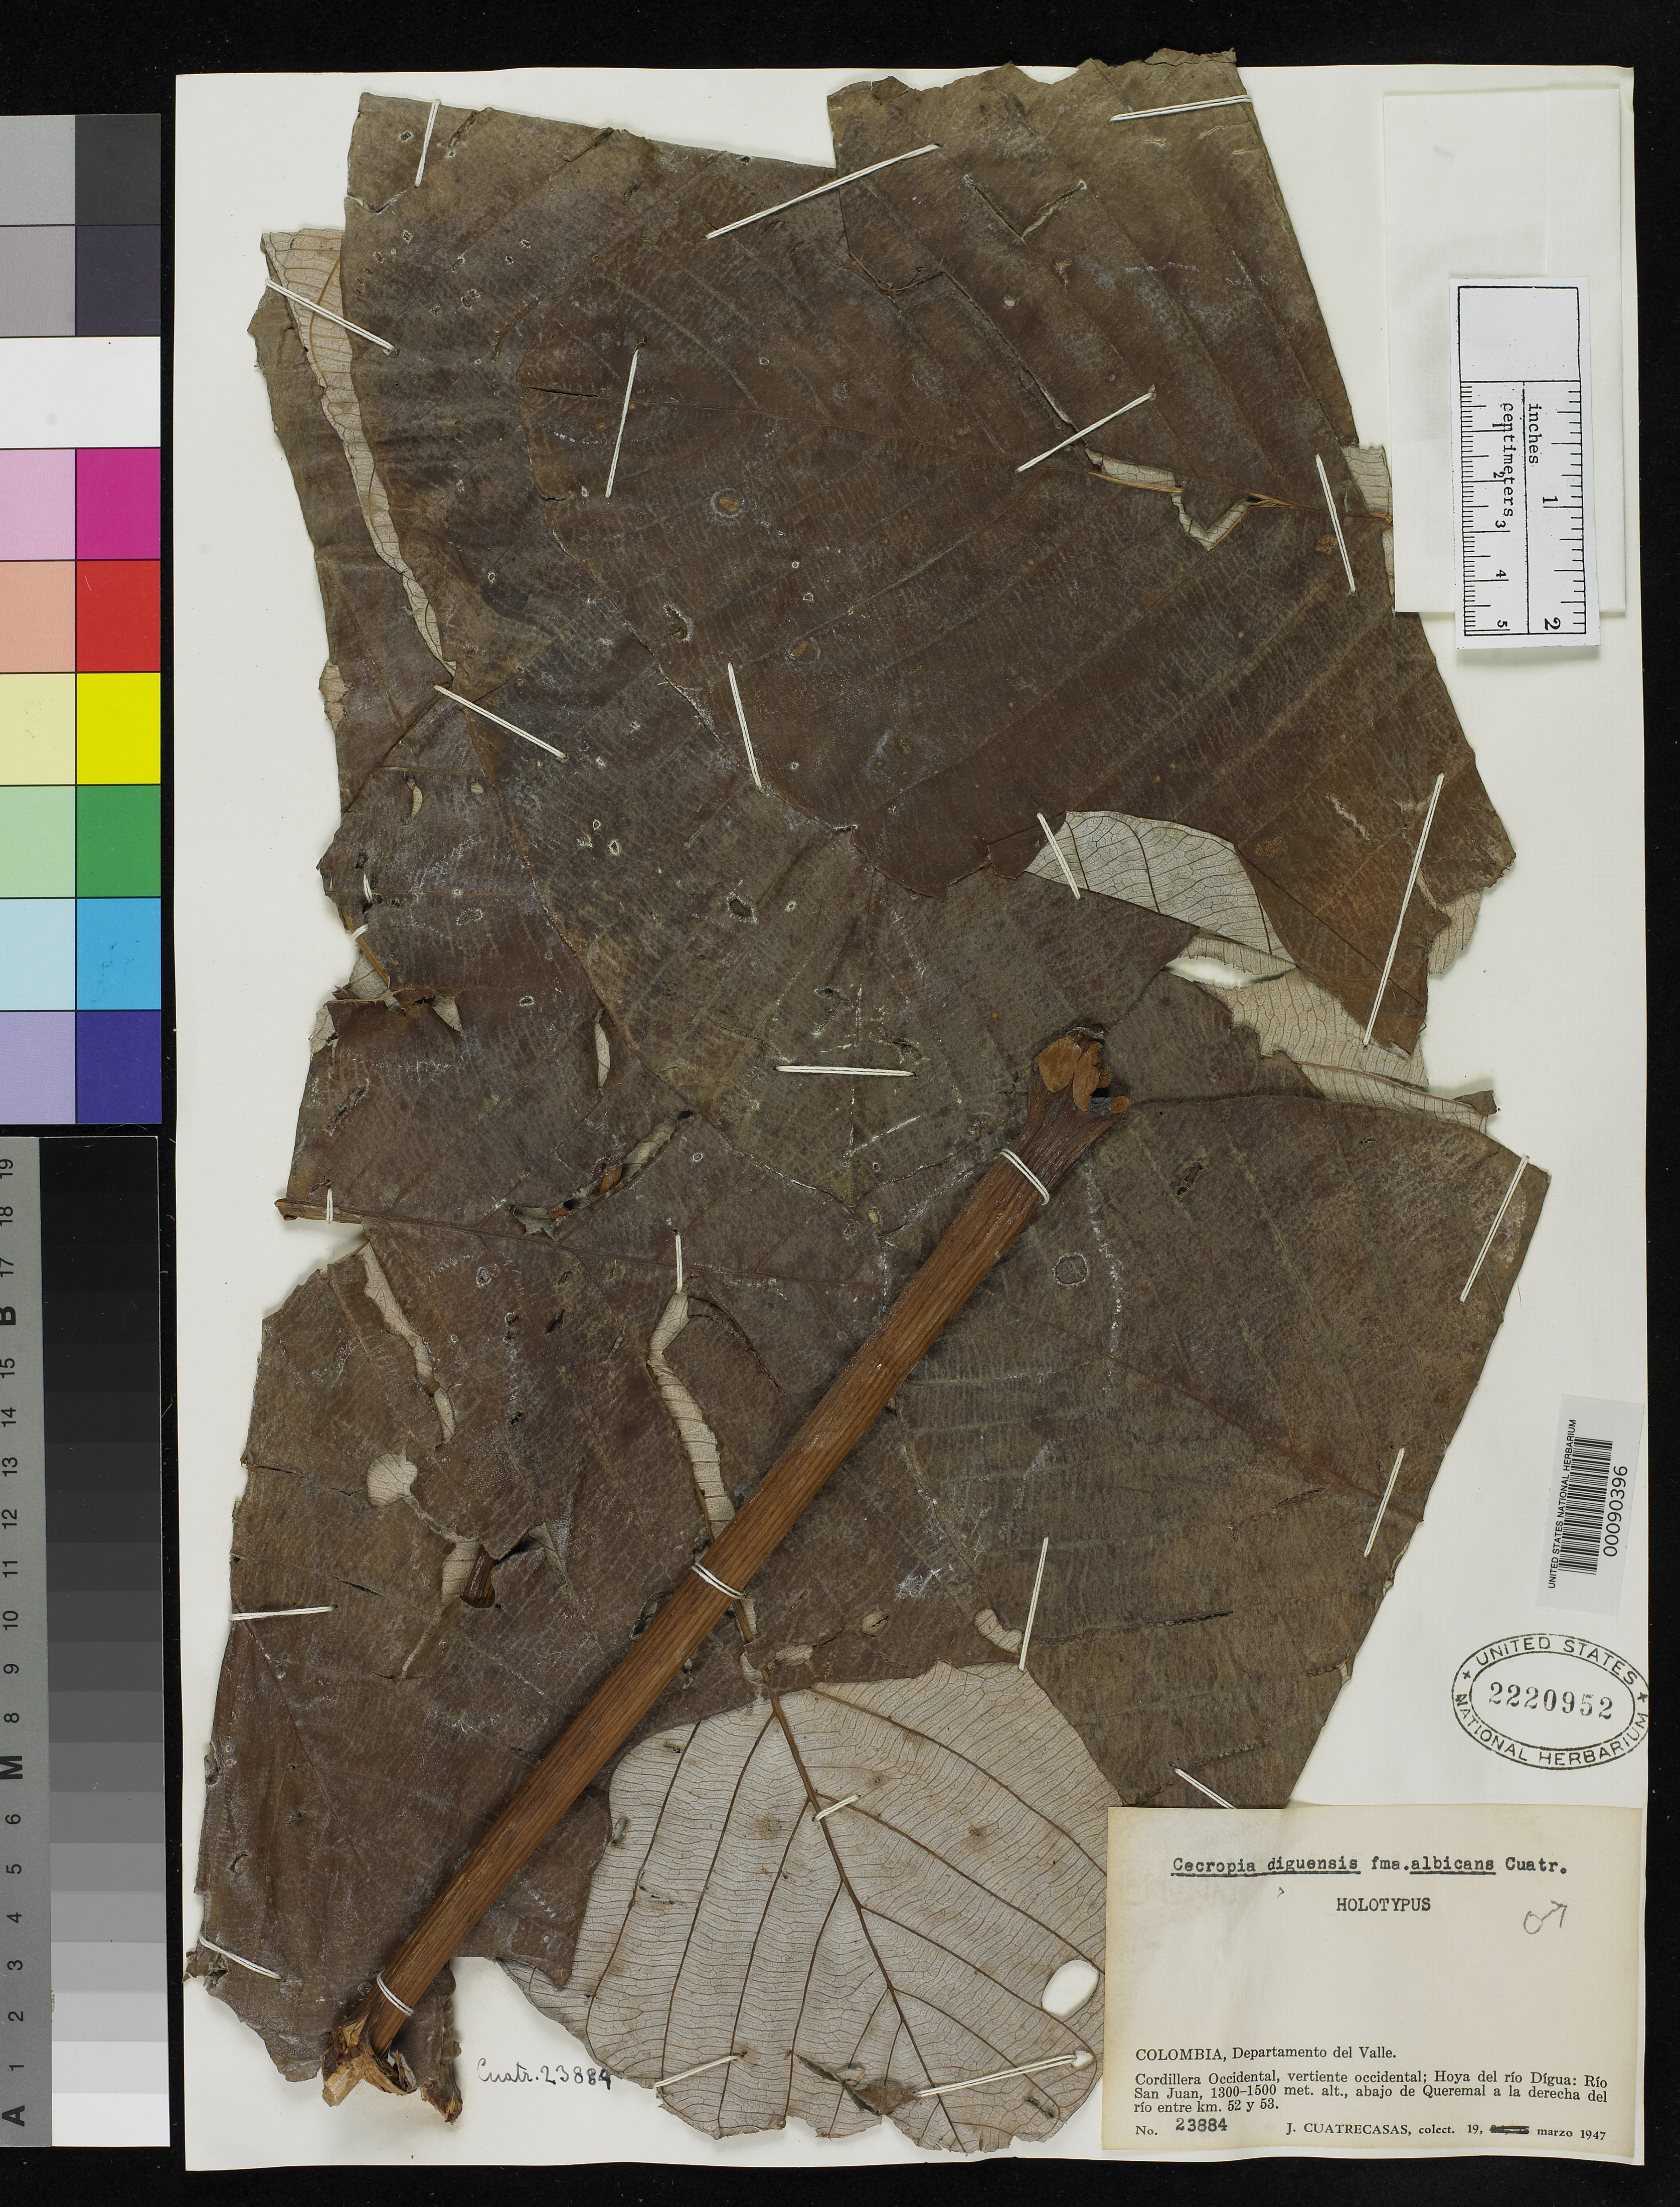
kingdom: Plantae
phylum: Tracheophyta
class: Magnoliopsida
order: Rosales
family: Urticaceae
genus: Cecropia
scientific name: Cecropia diguensis f. albicans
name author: Cuatrec.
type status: Holotype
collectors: J. Cuatrecasas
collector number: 23884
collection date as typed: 19 Mar 1947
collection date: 1947-03-19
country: Colombia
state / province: Valle del Cauca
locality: Rio San Juan, Valley of the Rio Digua, below Queremal, along the right side of River between km 52 and 53.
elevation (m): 1300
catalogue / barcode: US 2220952